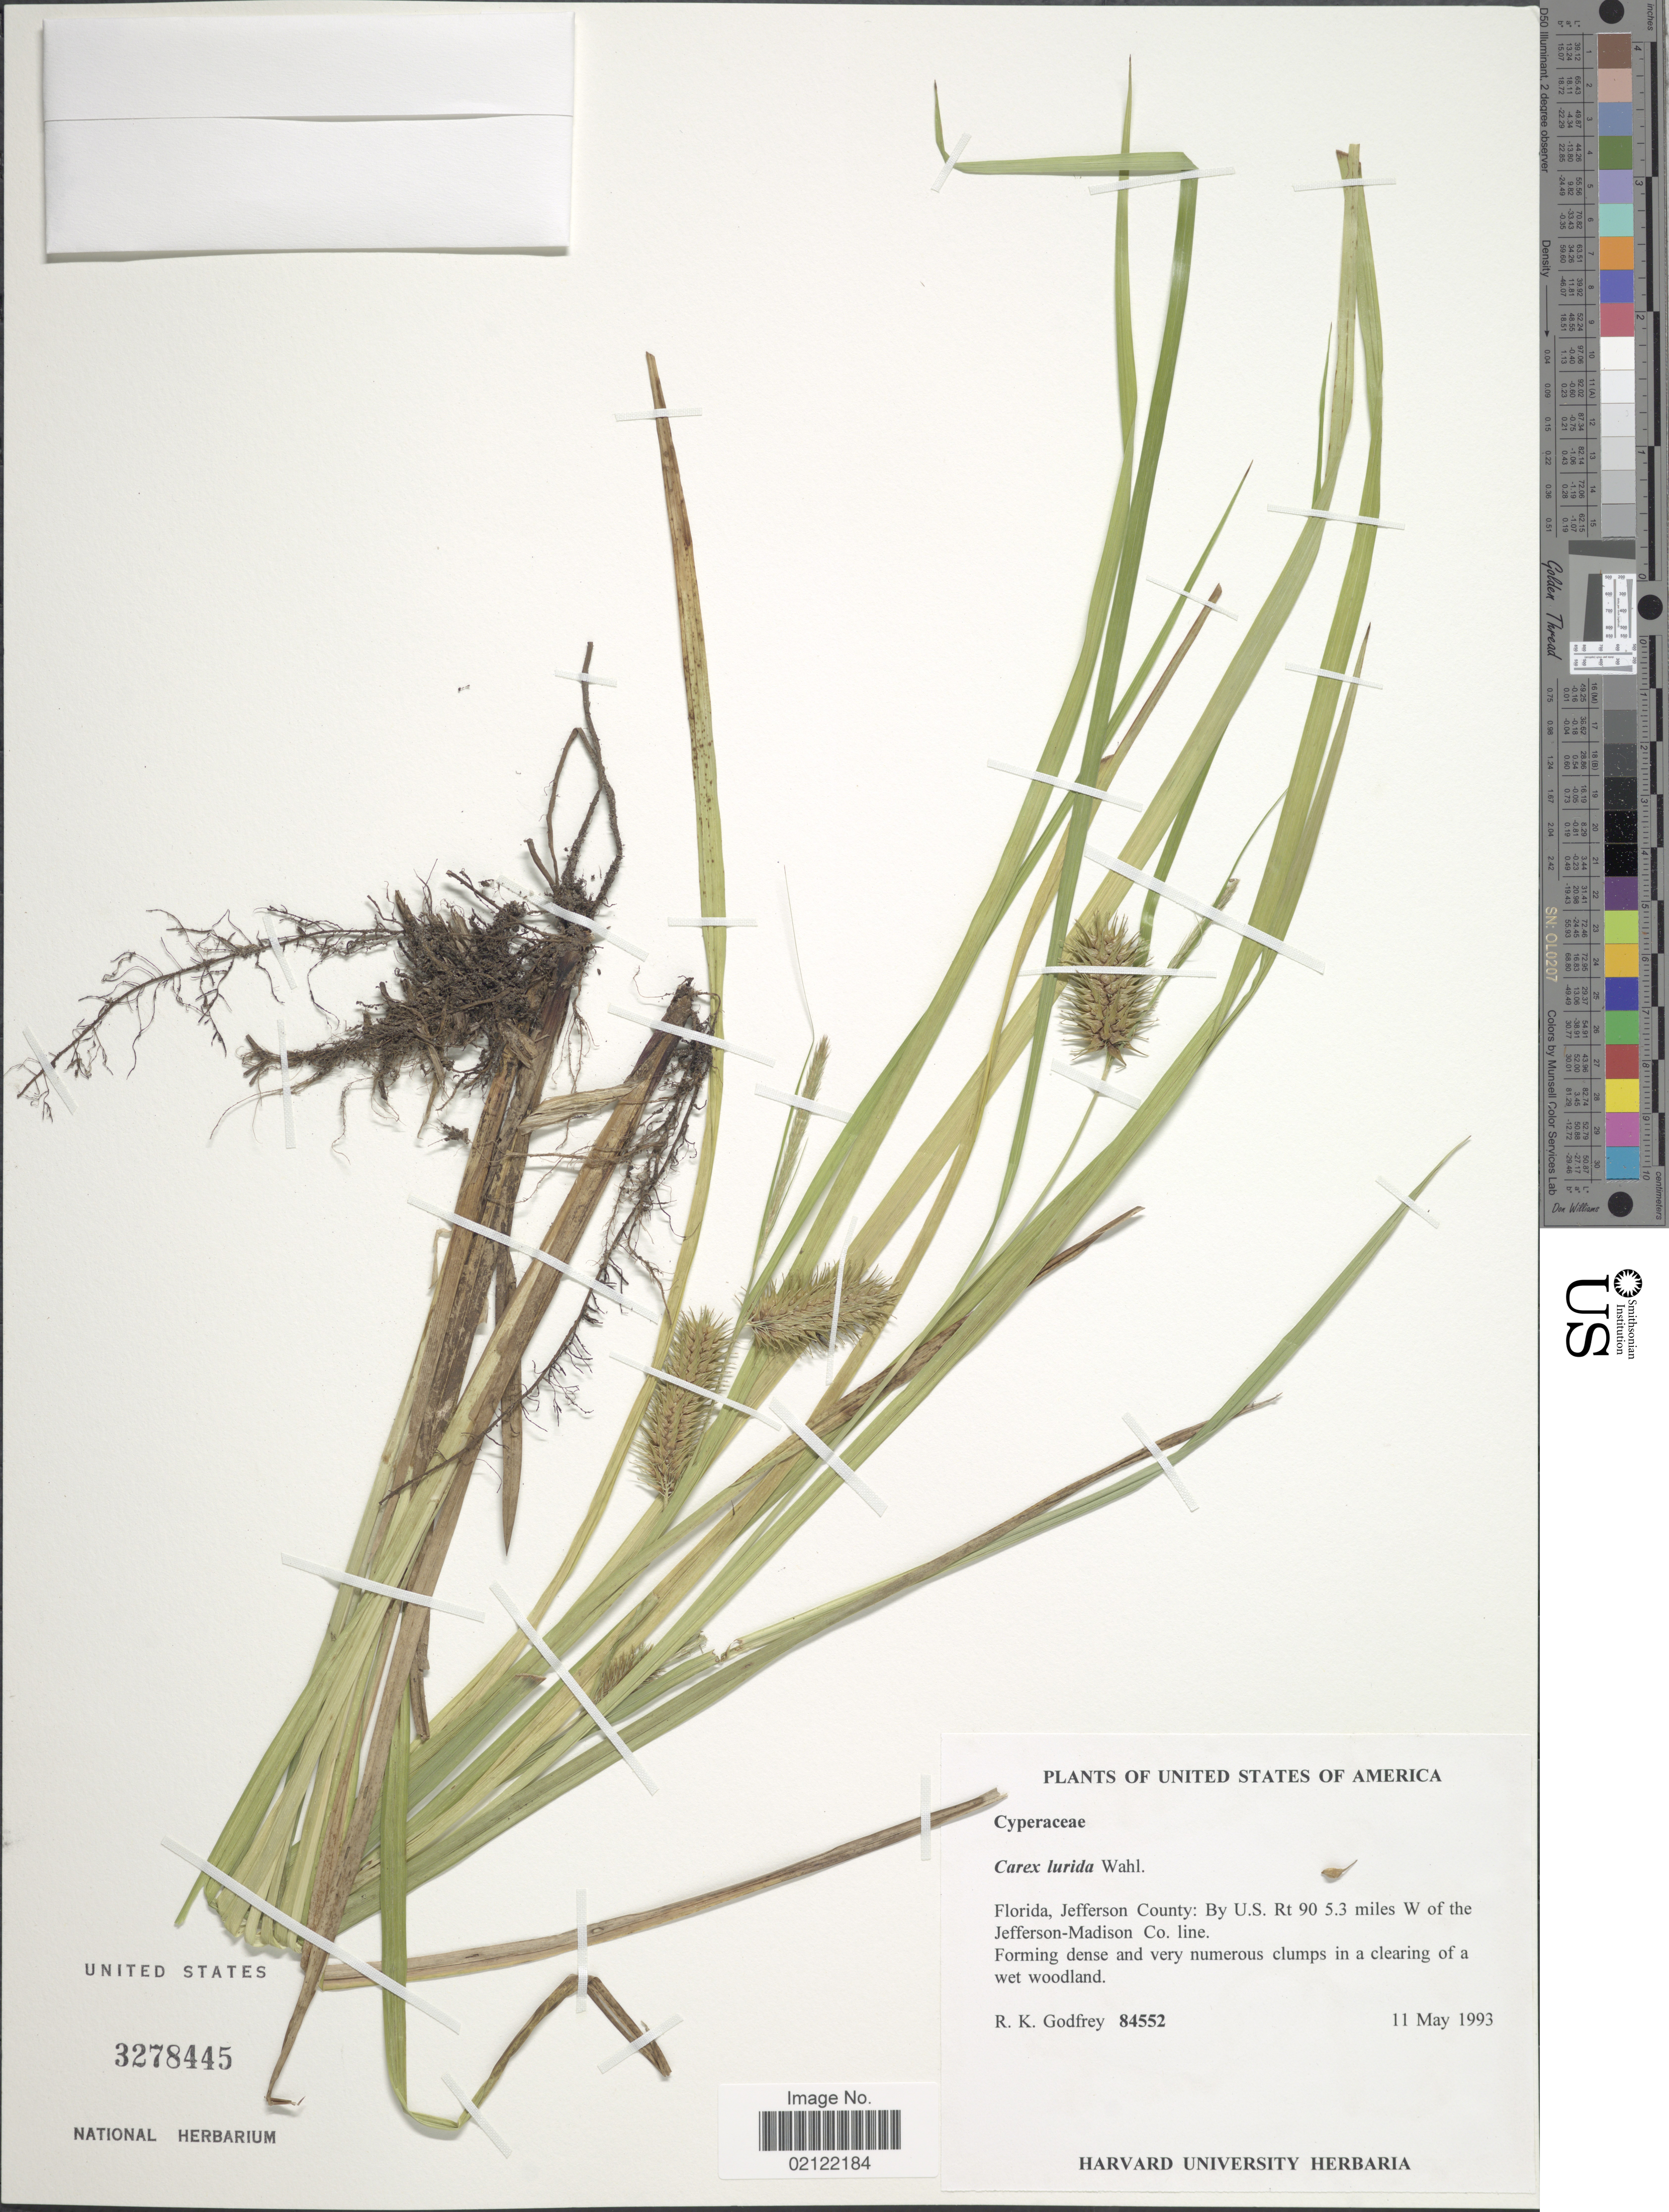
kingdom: Plantae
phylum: Tracheophyta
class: Liliopsida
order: Poales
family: Cyperaceae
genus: Carex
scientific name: Carex lurida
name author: Wahlenb.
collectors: R. K. Godfrey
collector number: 84552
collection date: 1993-05-11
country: United States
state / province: Florida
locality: Florida, Jefferson County: By U.S. Rt 90 5.3 miles W of the Jefferson-Madison Co. line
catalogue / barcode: US 3278445